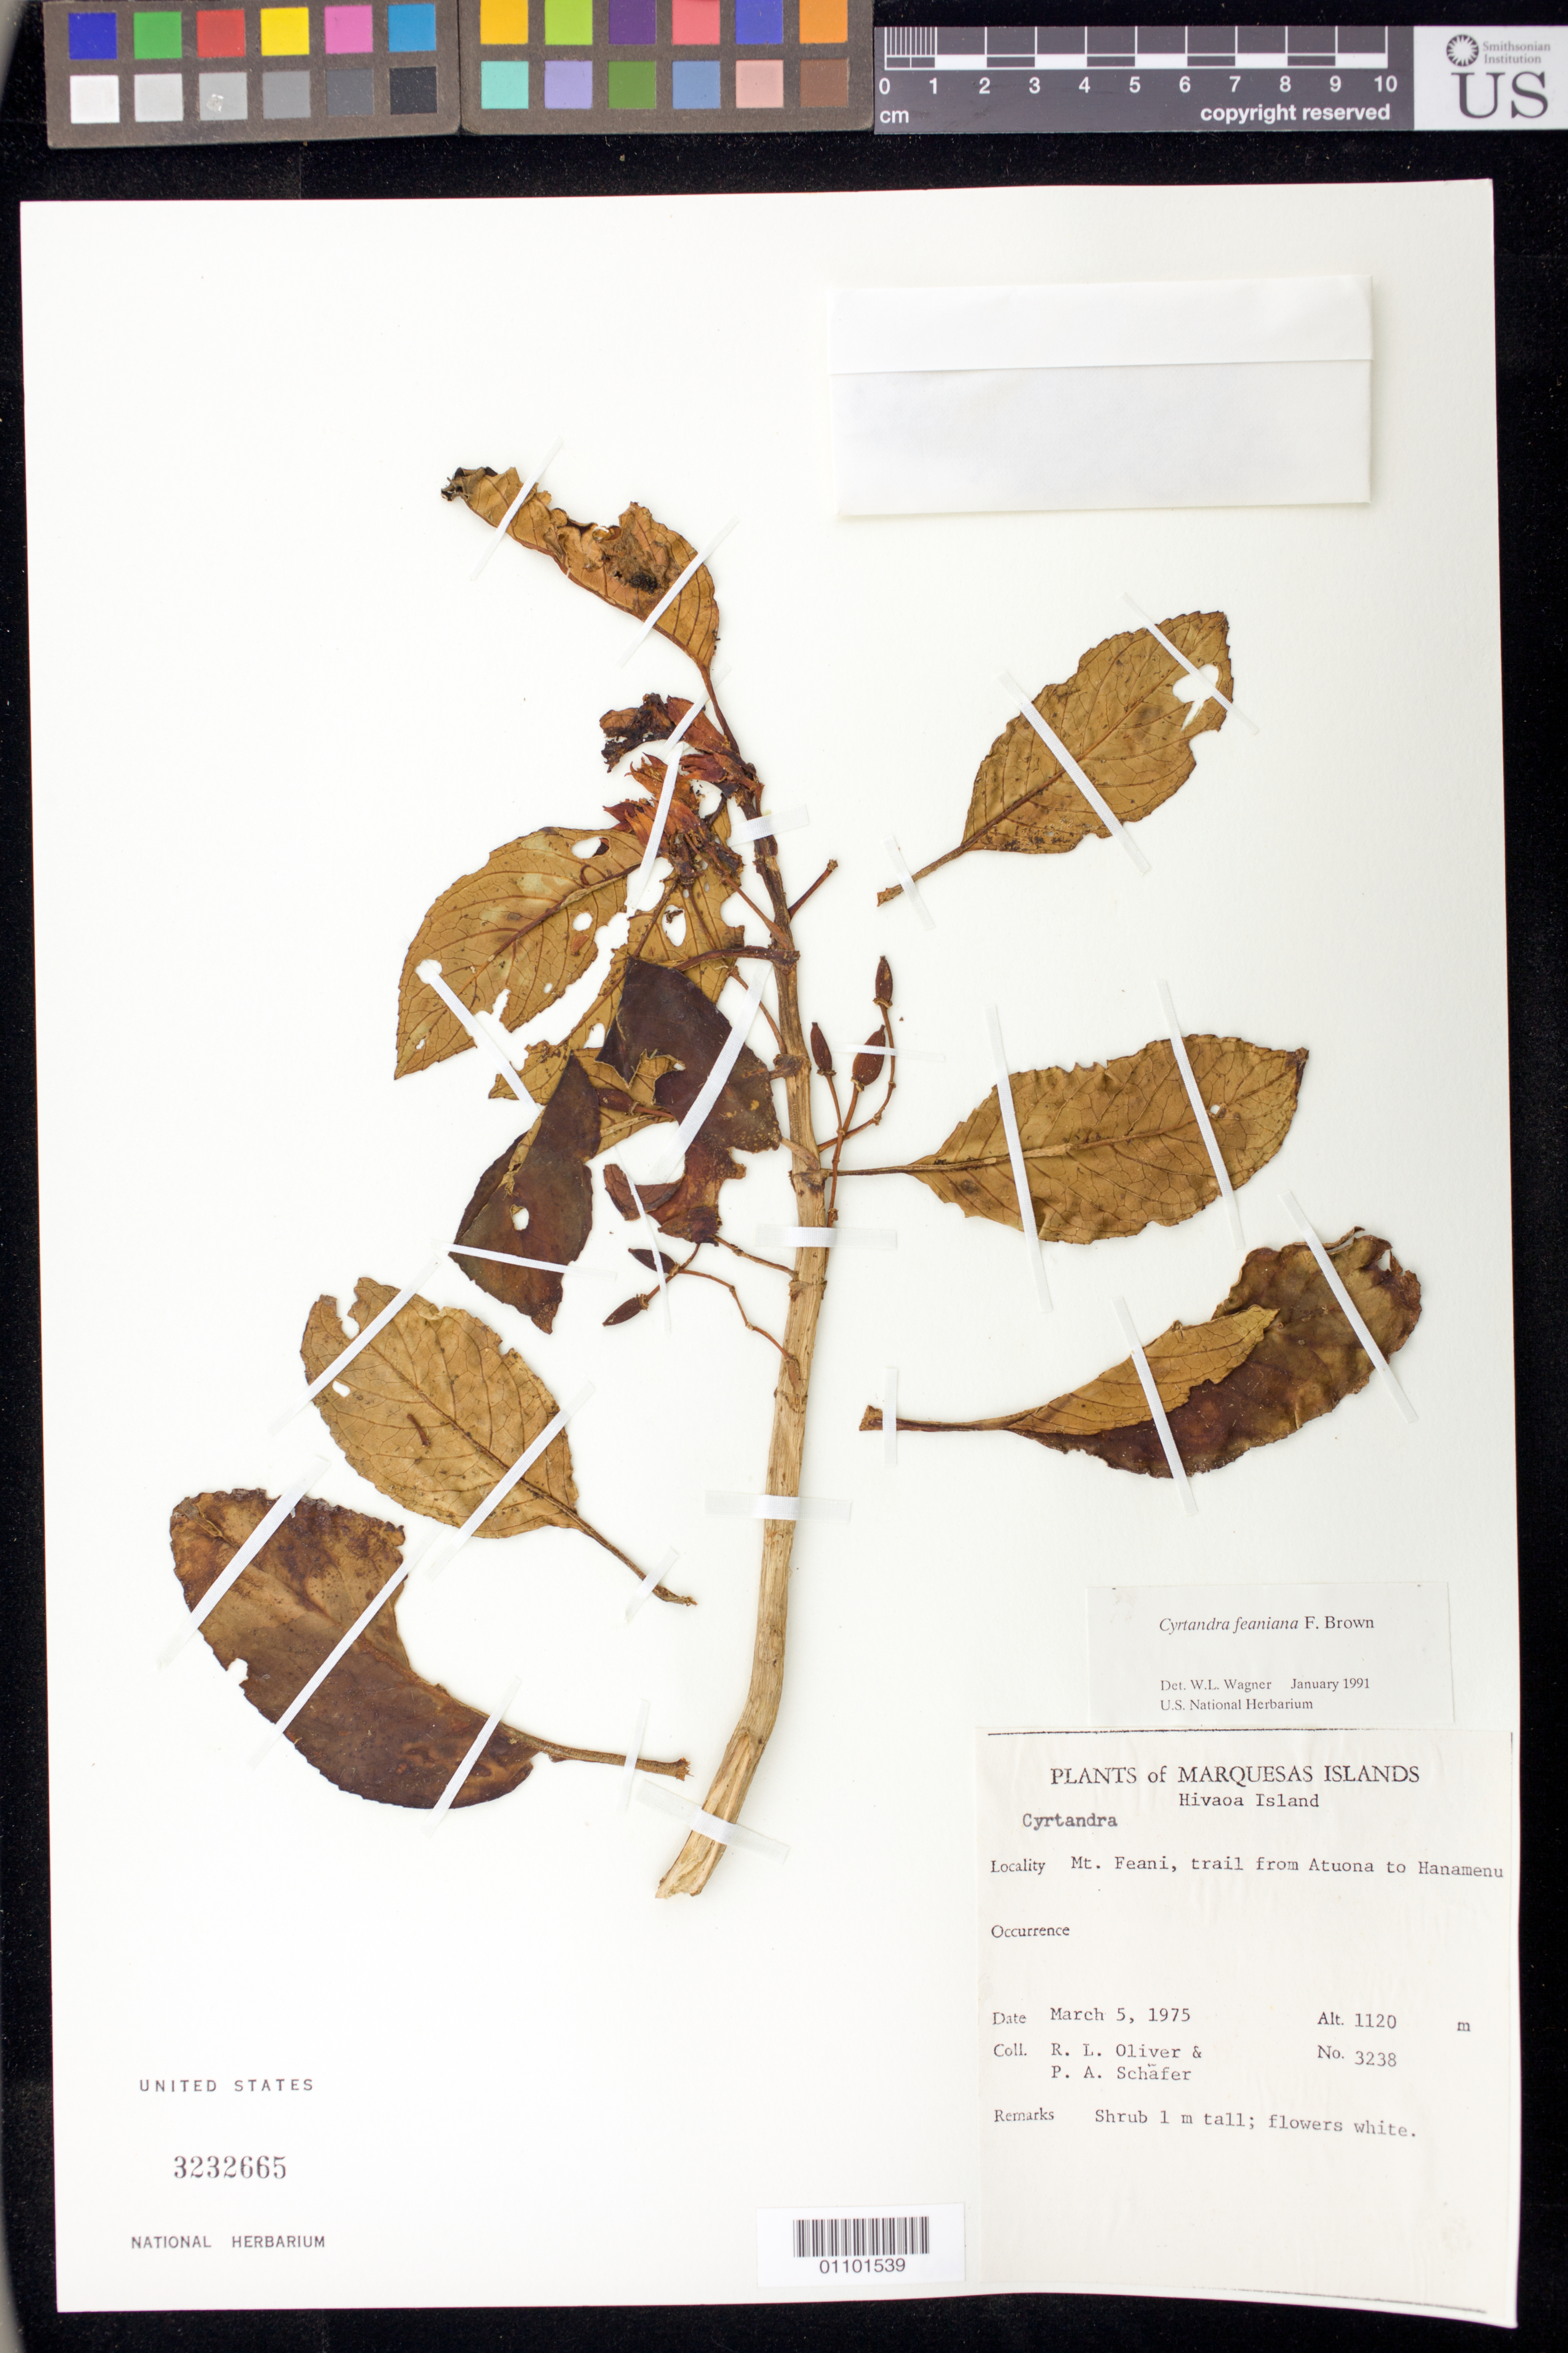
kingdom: Plantae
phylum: Tracheophyta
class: Magnoliopsida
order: Lamiales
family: Gesneriaceae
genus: Cyrtandra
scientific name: Cyrtandra feaniana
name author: F. Br.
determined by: Wagner, W. L., (BOT), Smithsonian Institution - National Museum of Natural History (UNITED STATES)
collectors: R. L. Oliver & P. A. Schäfer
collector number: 3238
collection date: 1975-03-05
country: French Polynesia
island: Hiva Oa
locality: Mt. Feani, trail from Atuona to Hanamenu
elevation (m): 1120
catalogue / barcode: US 3232665